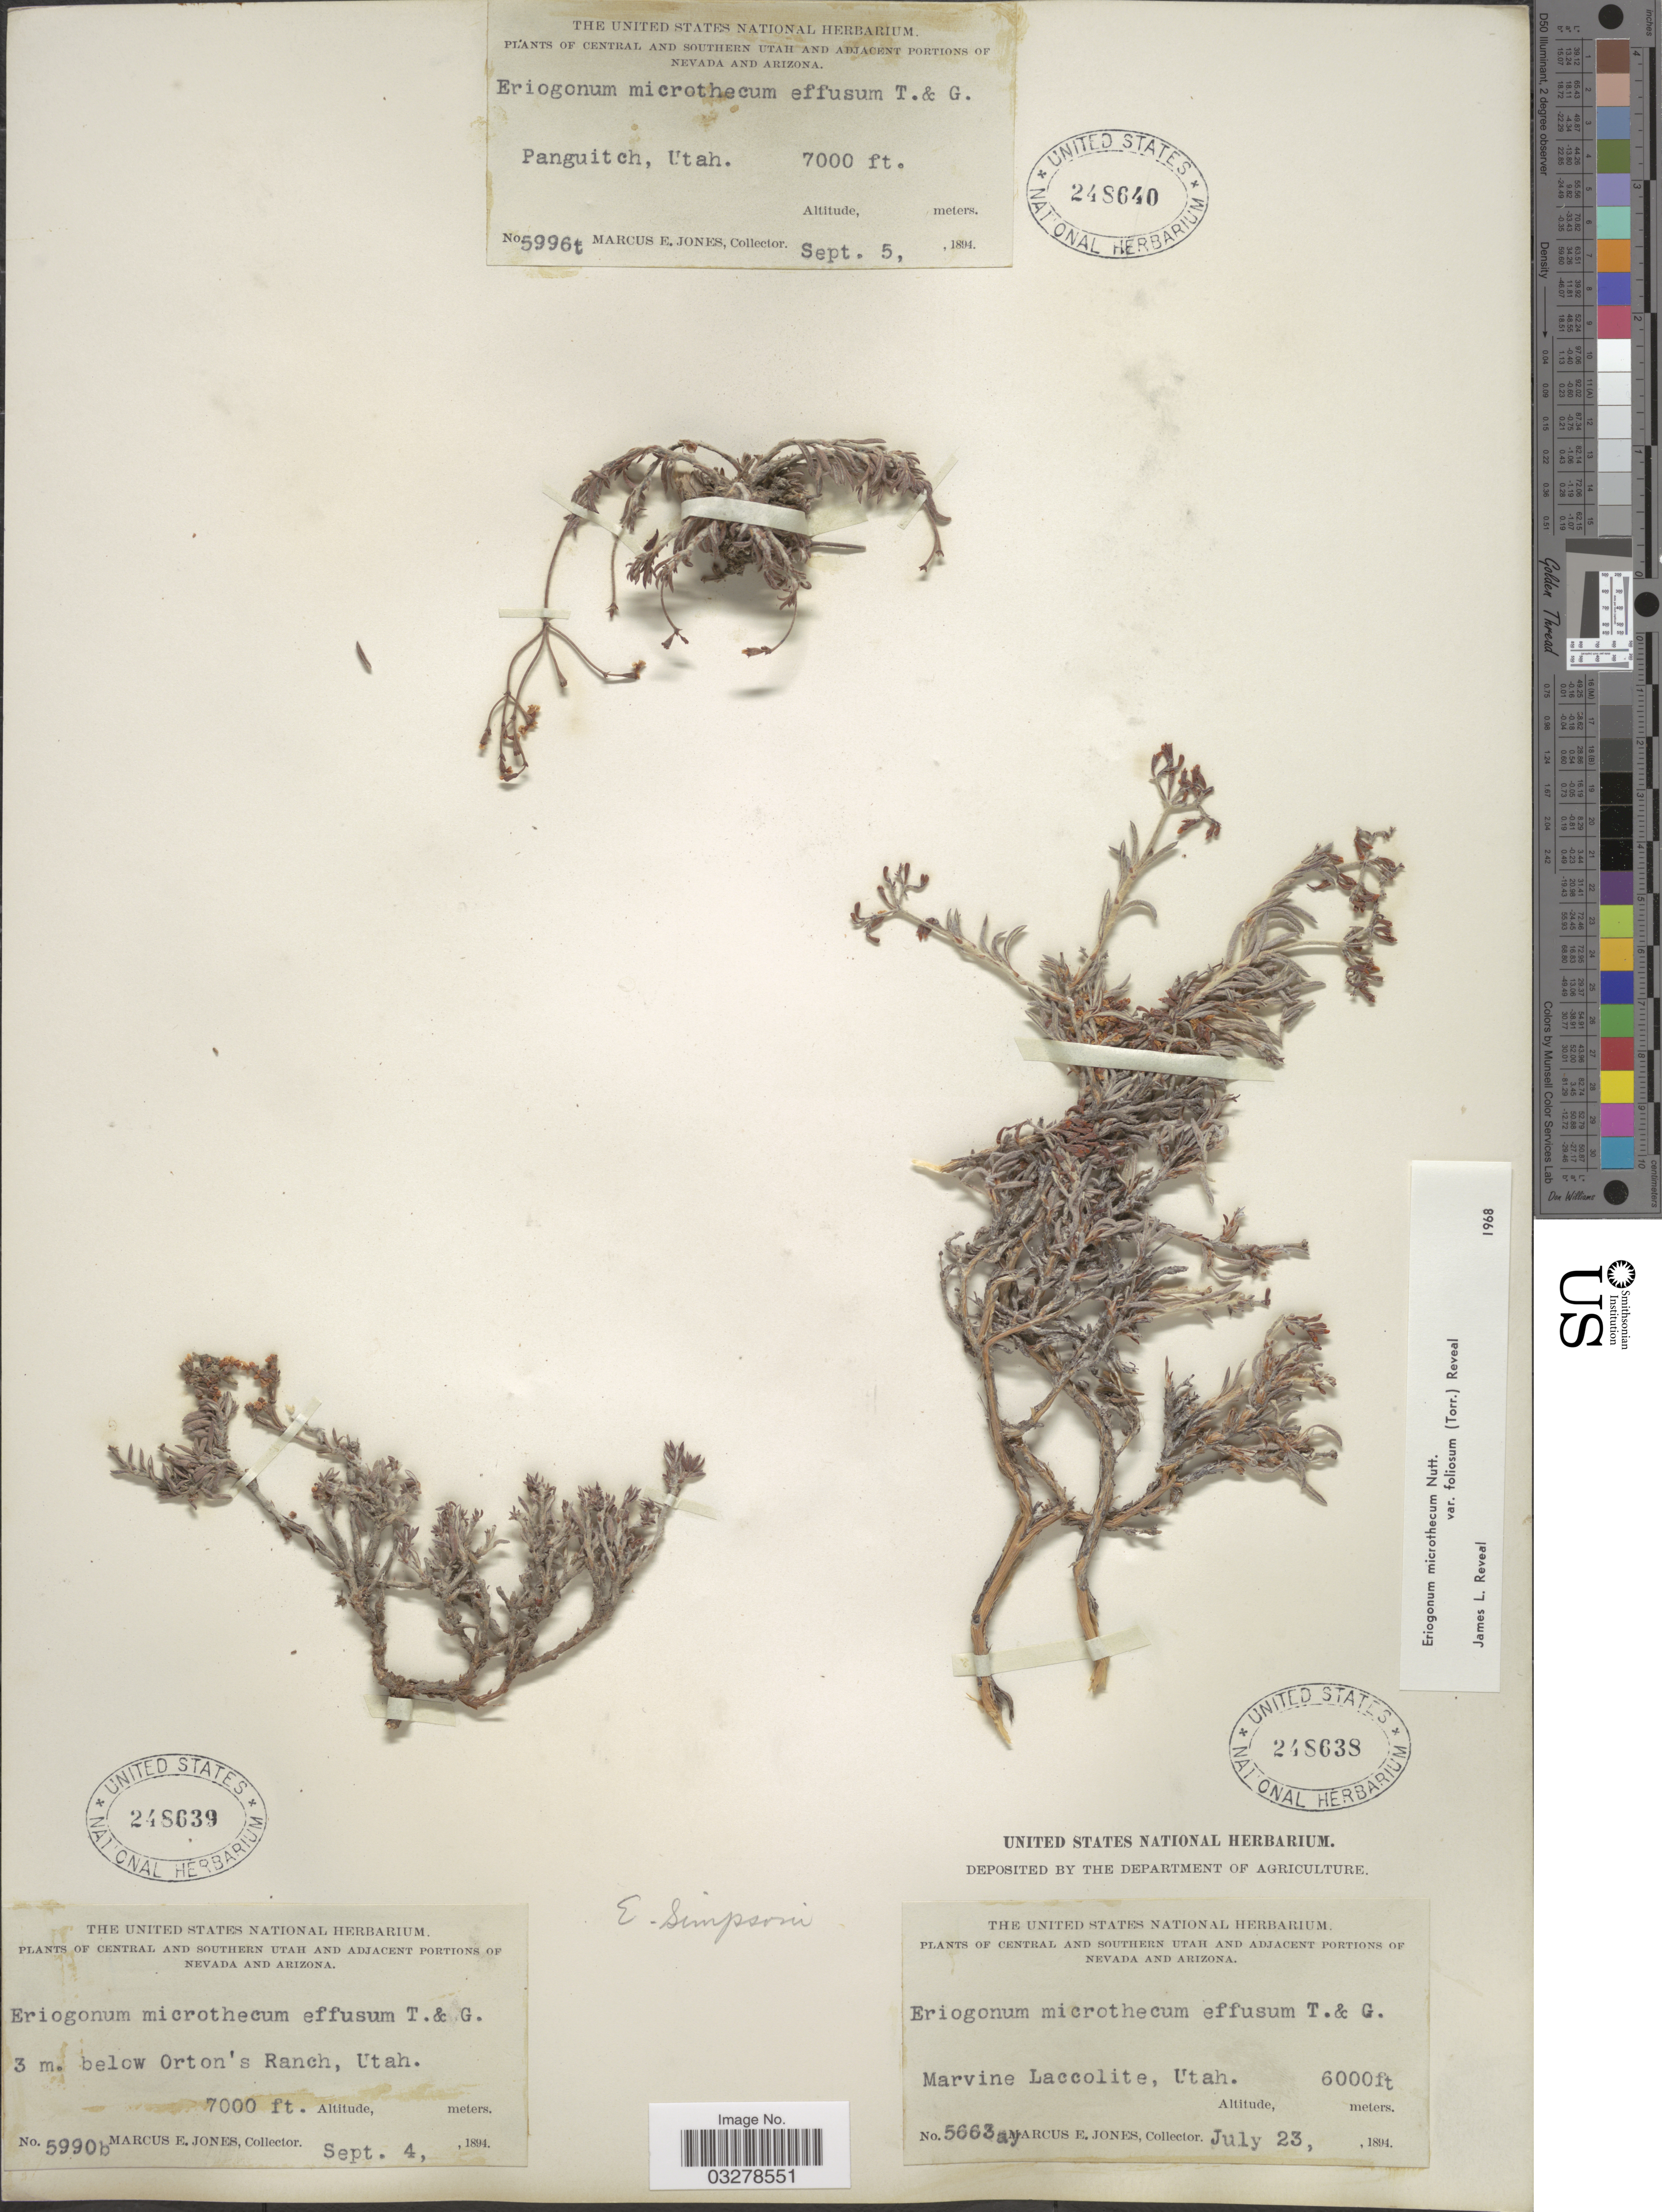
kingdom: Plantae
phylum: Tracheophyta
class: Magnoliopsida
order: Caryophyllales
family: Polygonaceae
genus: Eriogonum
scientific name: Eriogonum microtheca var. foliosum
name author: (Torr. & A. Gray) Reveal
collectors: M. E. Jones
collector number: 5990b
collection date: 1894-09-04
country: United States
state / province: Utah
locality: Central and Southern Utah and adjacent portions. 3 m. below Orton's Ranch.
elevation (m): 2134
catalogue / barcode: US 248639-2